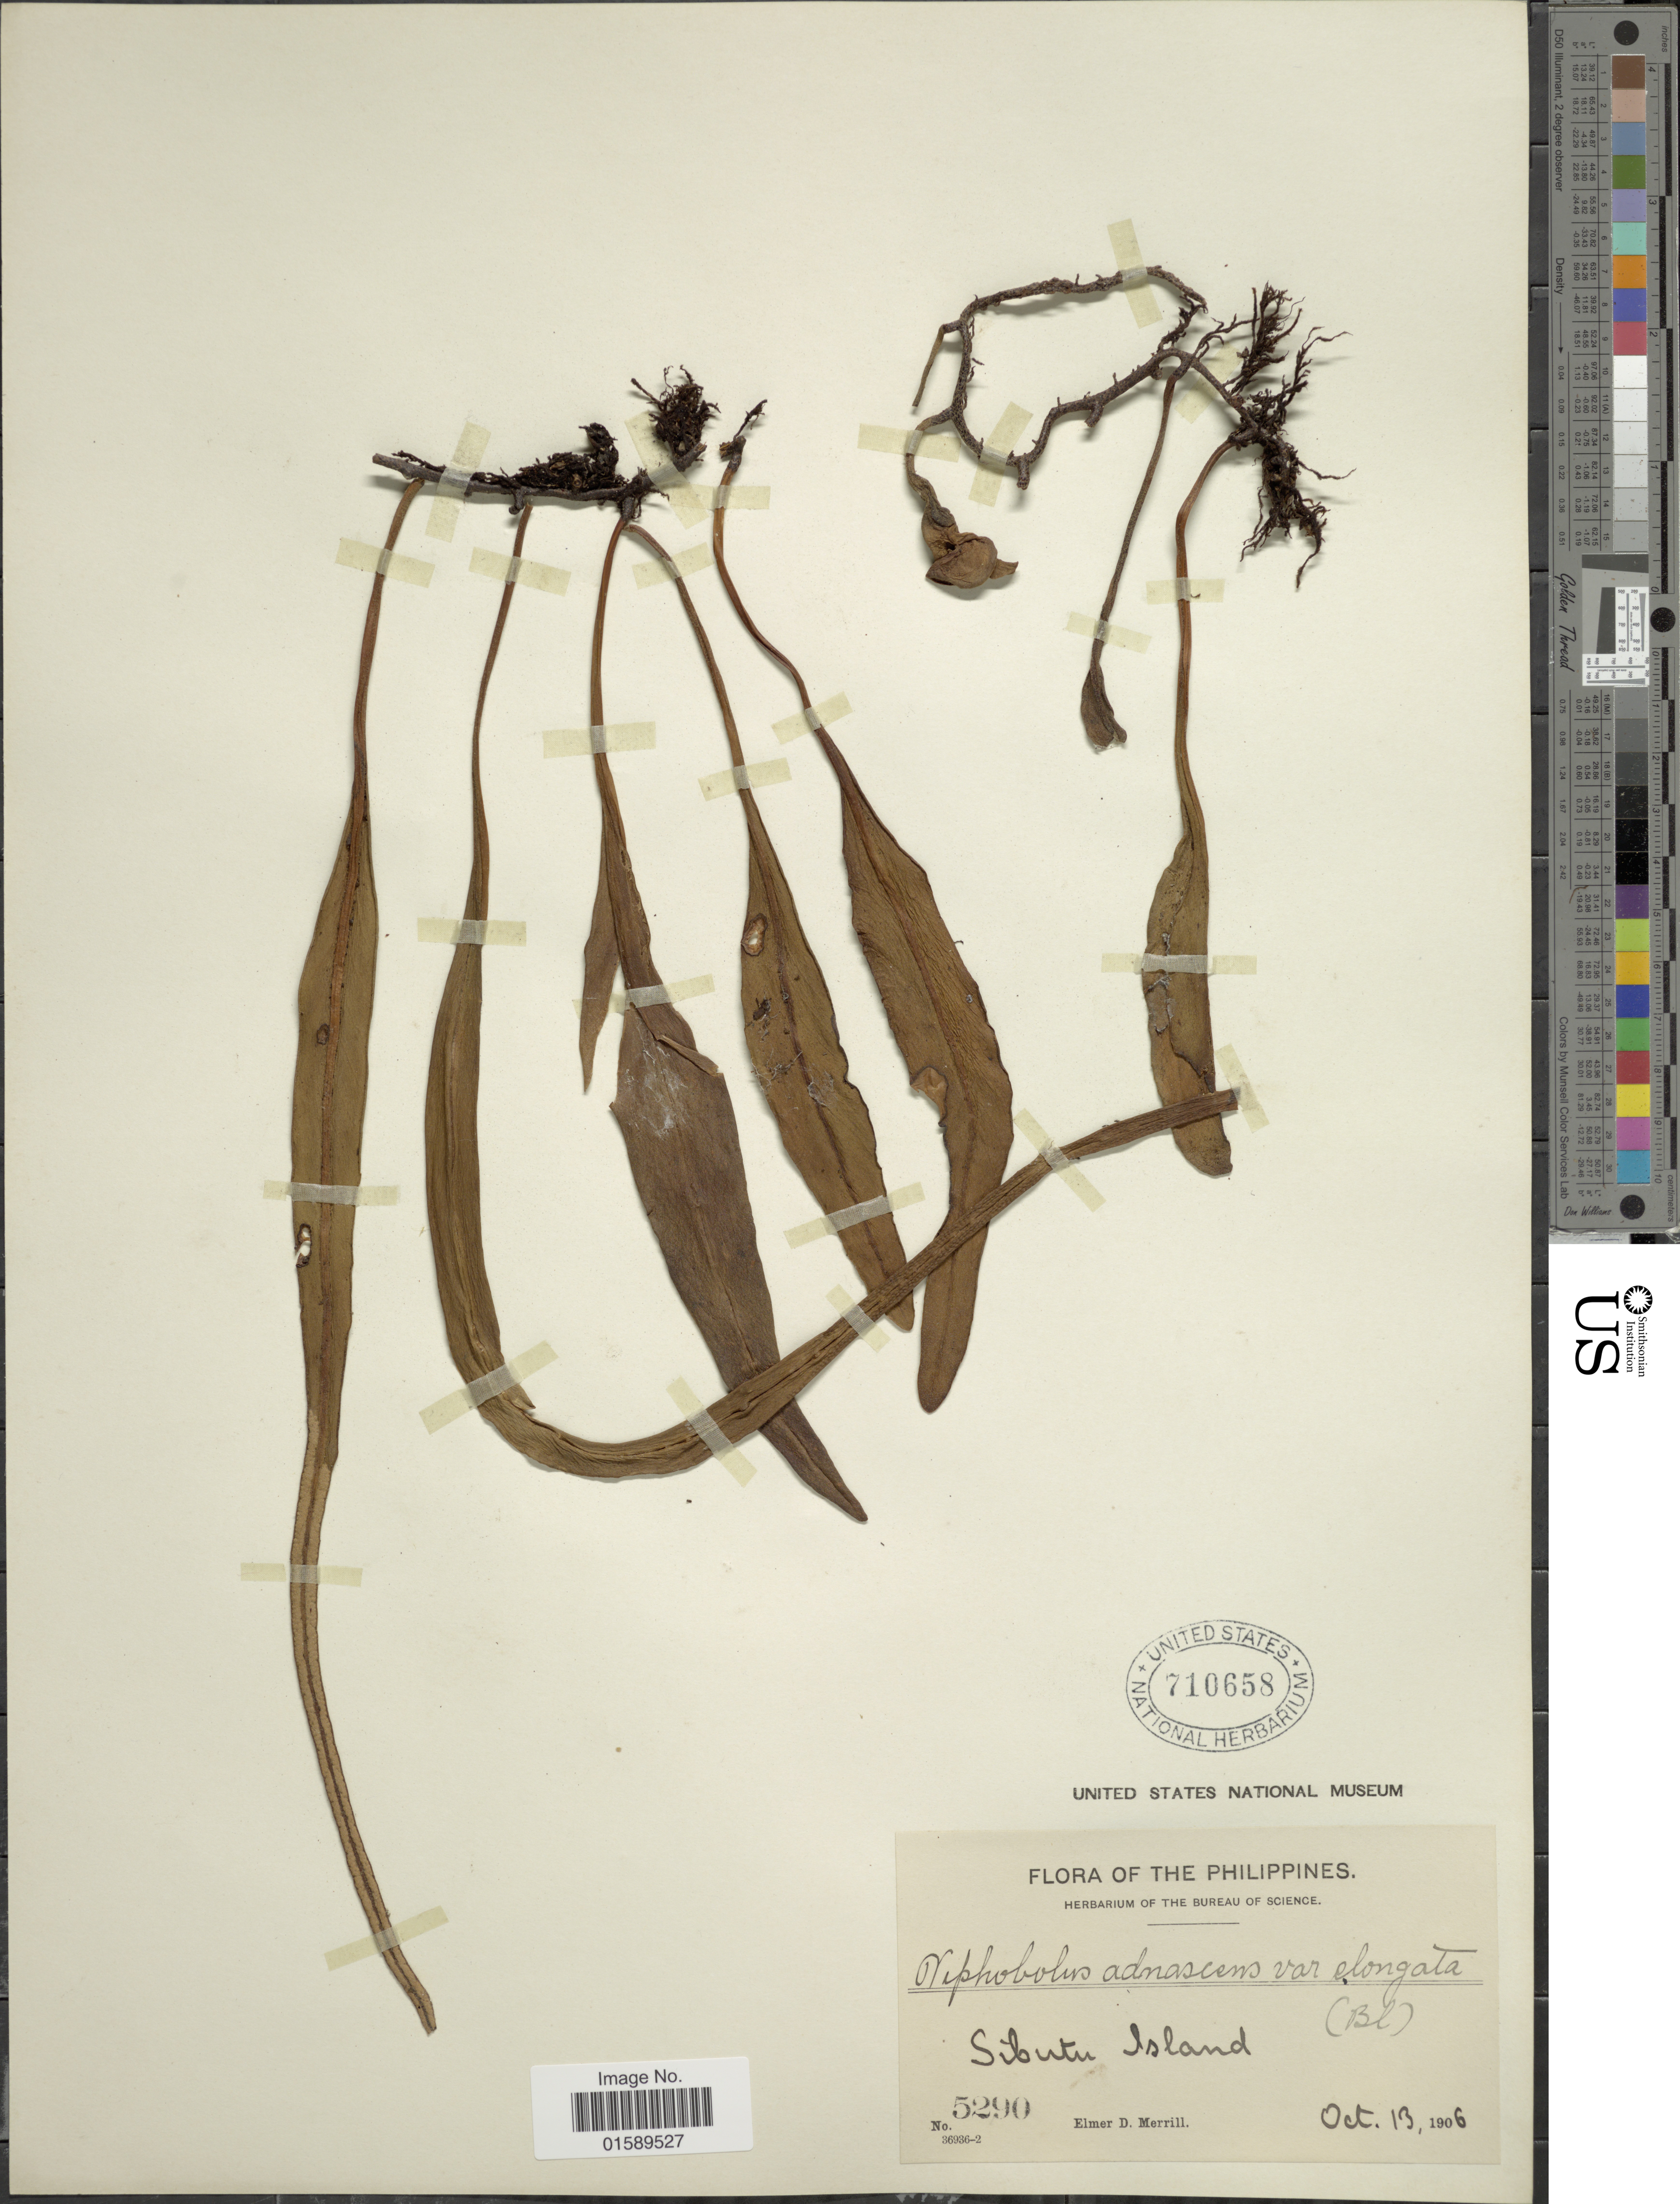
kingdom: Plantae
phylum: Tracheophyta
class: Polypodiopsida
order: Polypodiales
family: Polypodiaceae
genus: Pyrrosia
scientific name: Pyrrosia lanceolata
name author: (L.) Farw.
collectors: E. D. Merrill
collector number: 5290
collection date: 1906-10-13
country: Philippines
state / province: Muslim Mindanao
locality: Sibutu Island.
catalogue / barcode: US 710658